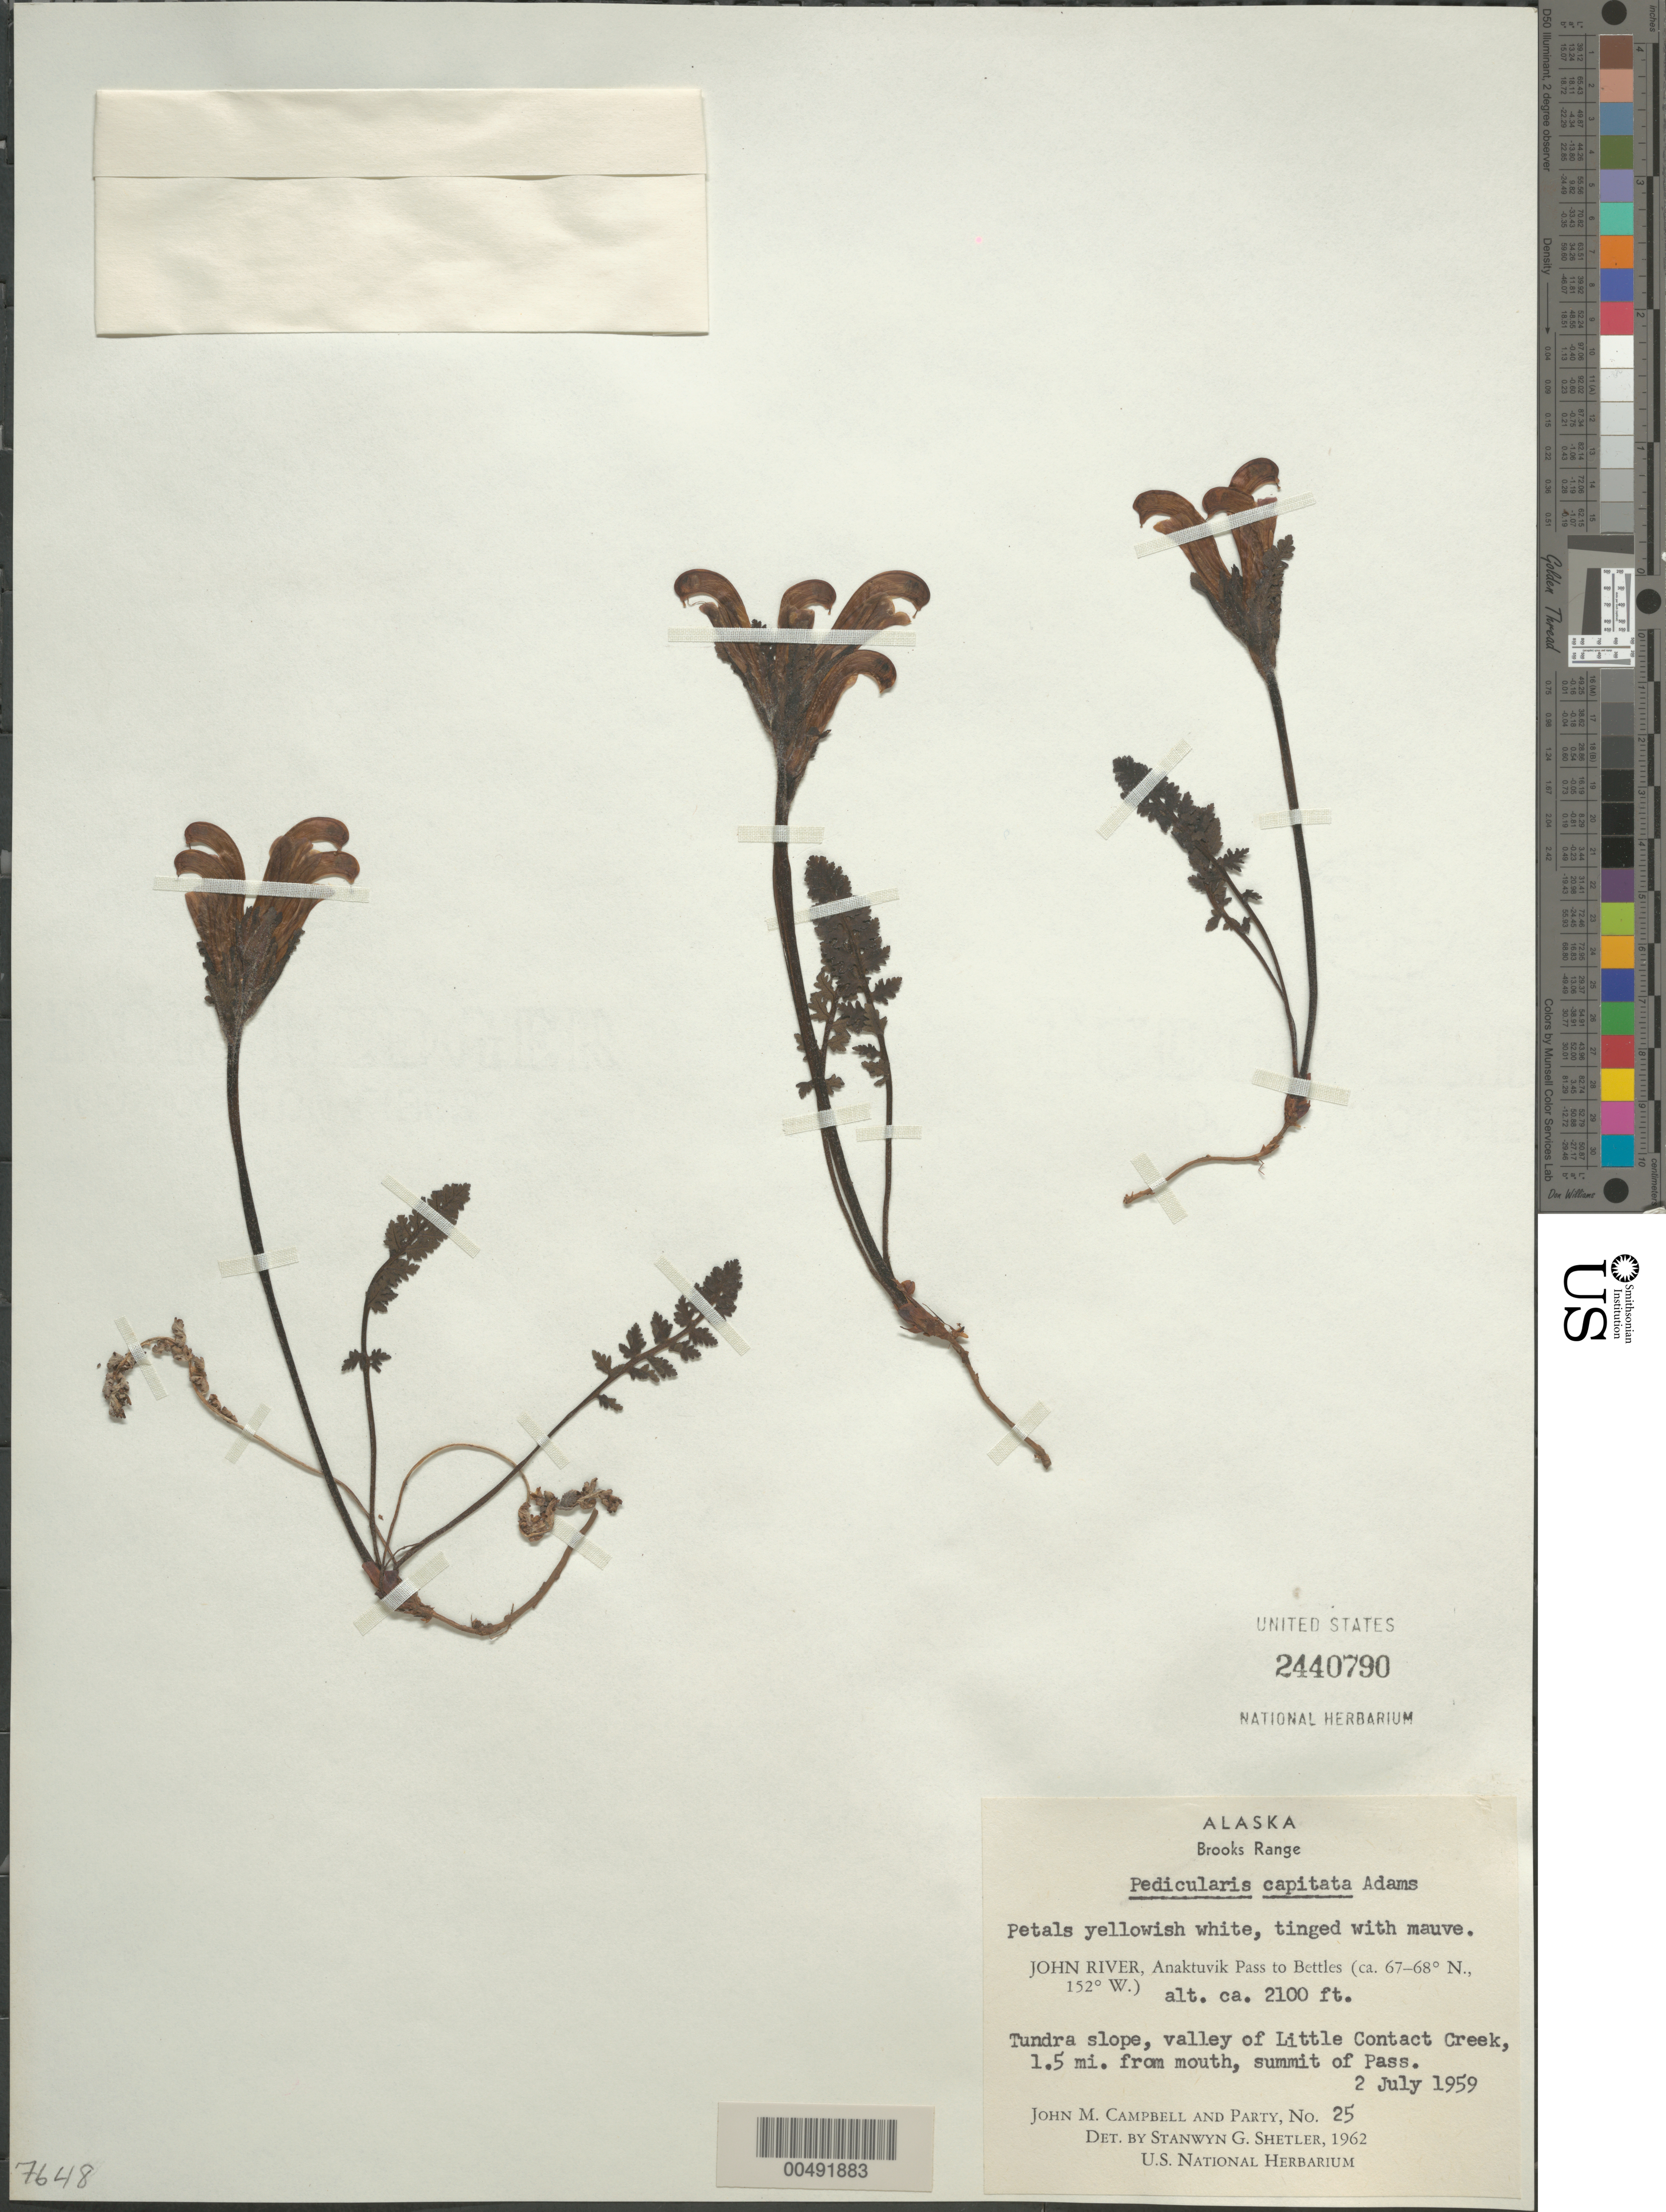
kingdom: Plantae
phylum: Tracheophyta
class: Magnoliopsida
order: Lamiales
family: Orobanchaceae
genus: Pedicularis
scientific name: Pedicularis capitata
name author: Adams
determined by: Shetler, Stanwyn G., (US), NMNH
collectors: J. M. Campbell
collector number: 25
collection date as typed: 02 Jul 1959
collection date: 1959-07-02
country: United States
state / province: Alaska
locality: Brooks Range, John River, summit of Anaktuvuk Pass, 1.5 mi. from mouth of Little Contact Creek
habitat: tundra slope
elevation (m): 640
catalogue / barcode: US 2440790